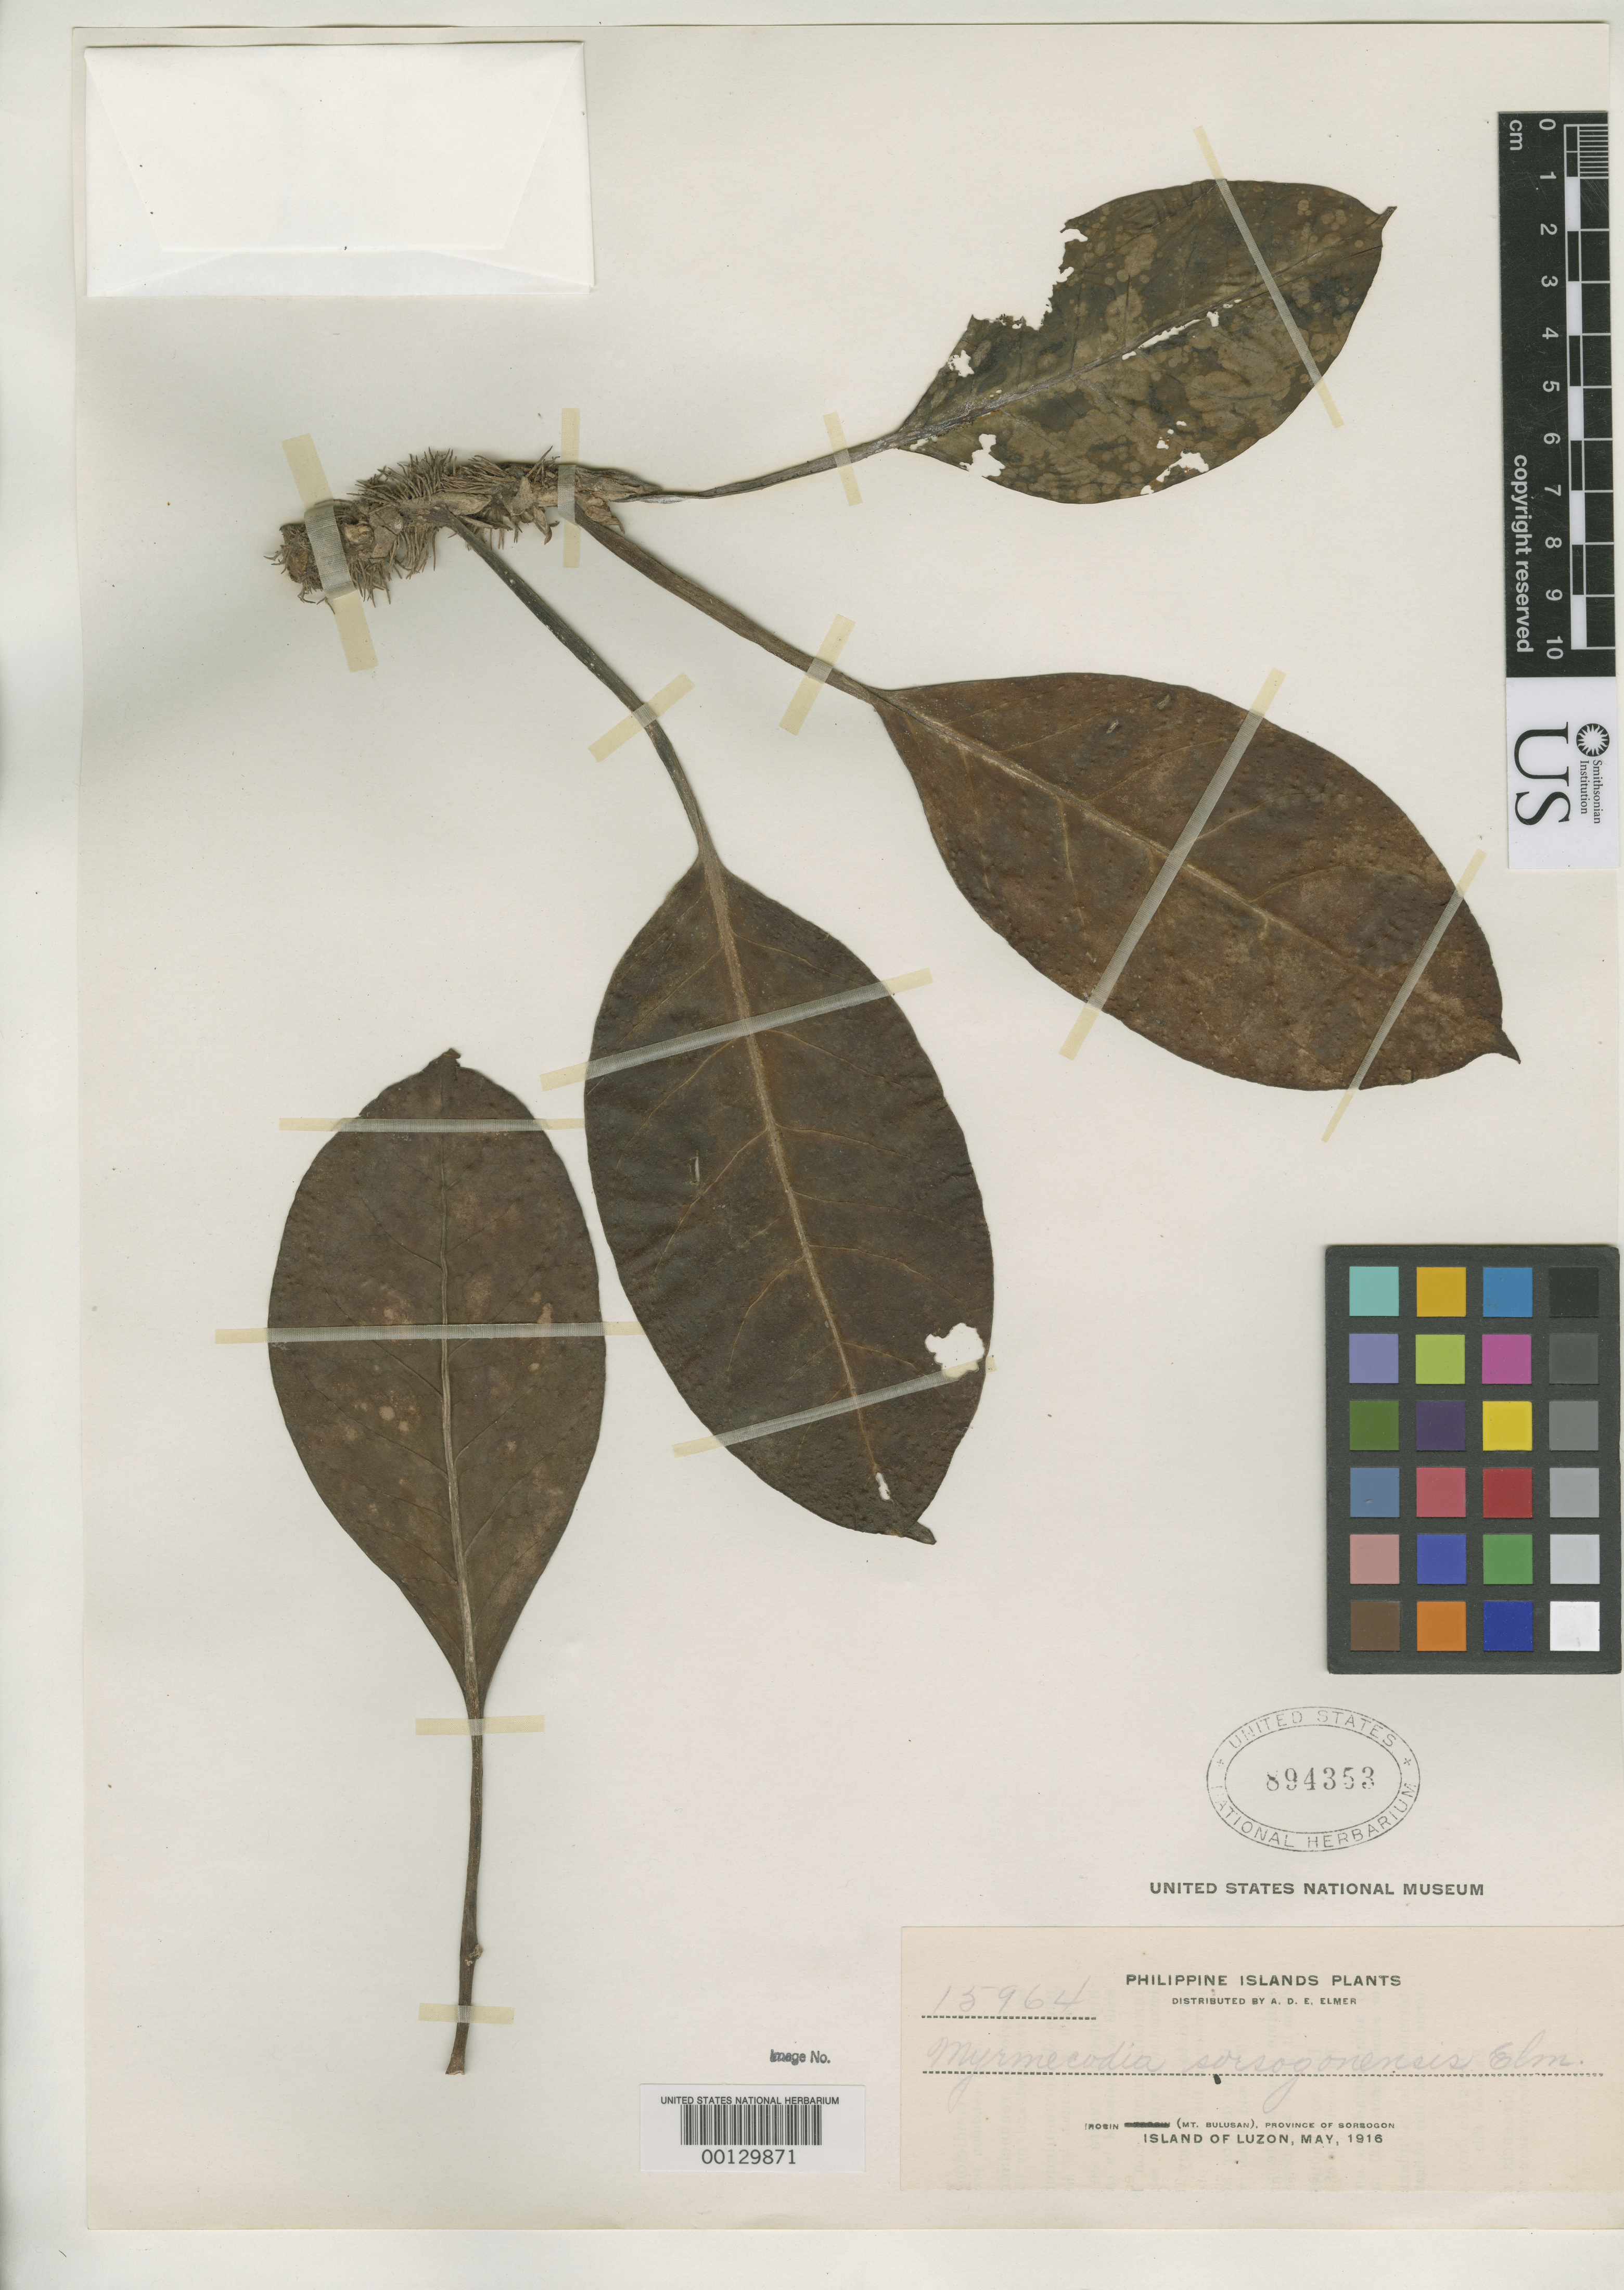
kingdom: Plantae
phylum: Tracheophyta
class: Magnoliopsida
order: Gentianales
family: Rubiaceae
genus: Myrmecodia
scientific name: Myrmecodia sorsogonensis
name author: Elmer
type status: Isotype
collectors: A. D. E. Elmer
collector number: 15964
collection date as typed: May 1916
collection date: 1916-05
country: Philippines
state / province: Bicol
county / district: Sorsogon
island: Luzon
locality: Irosin (Mt. Bulusan), Province of Sorsogon, Island of Luzon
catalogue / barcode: US 894353